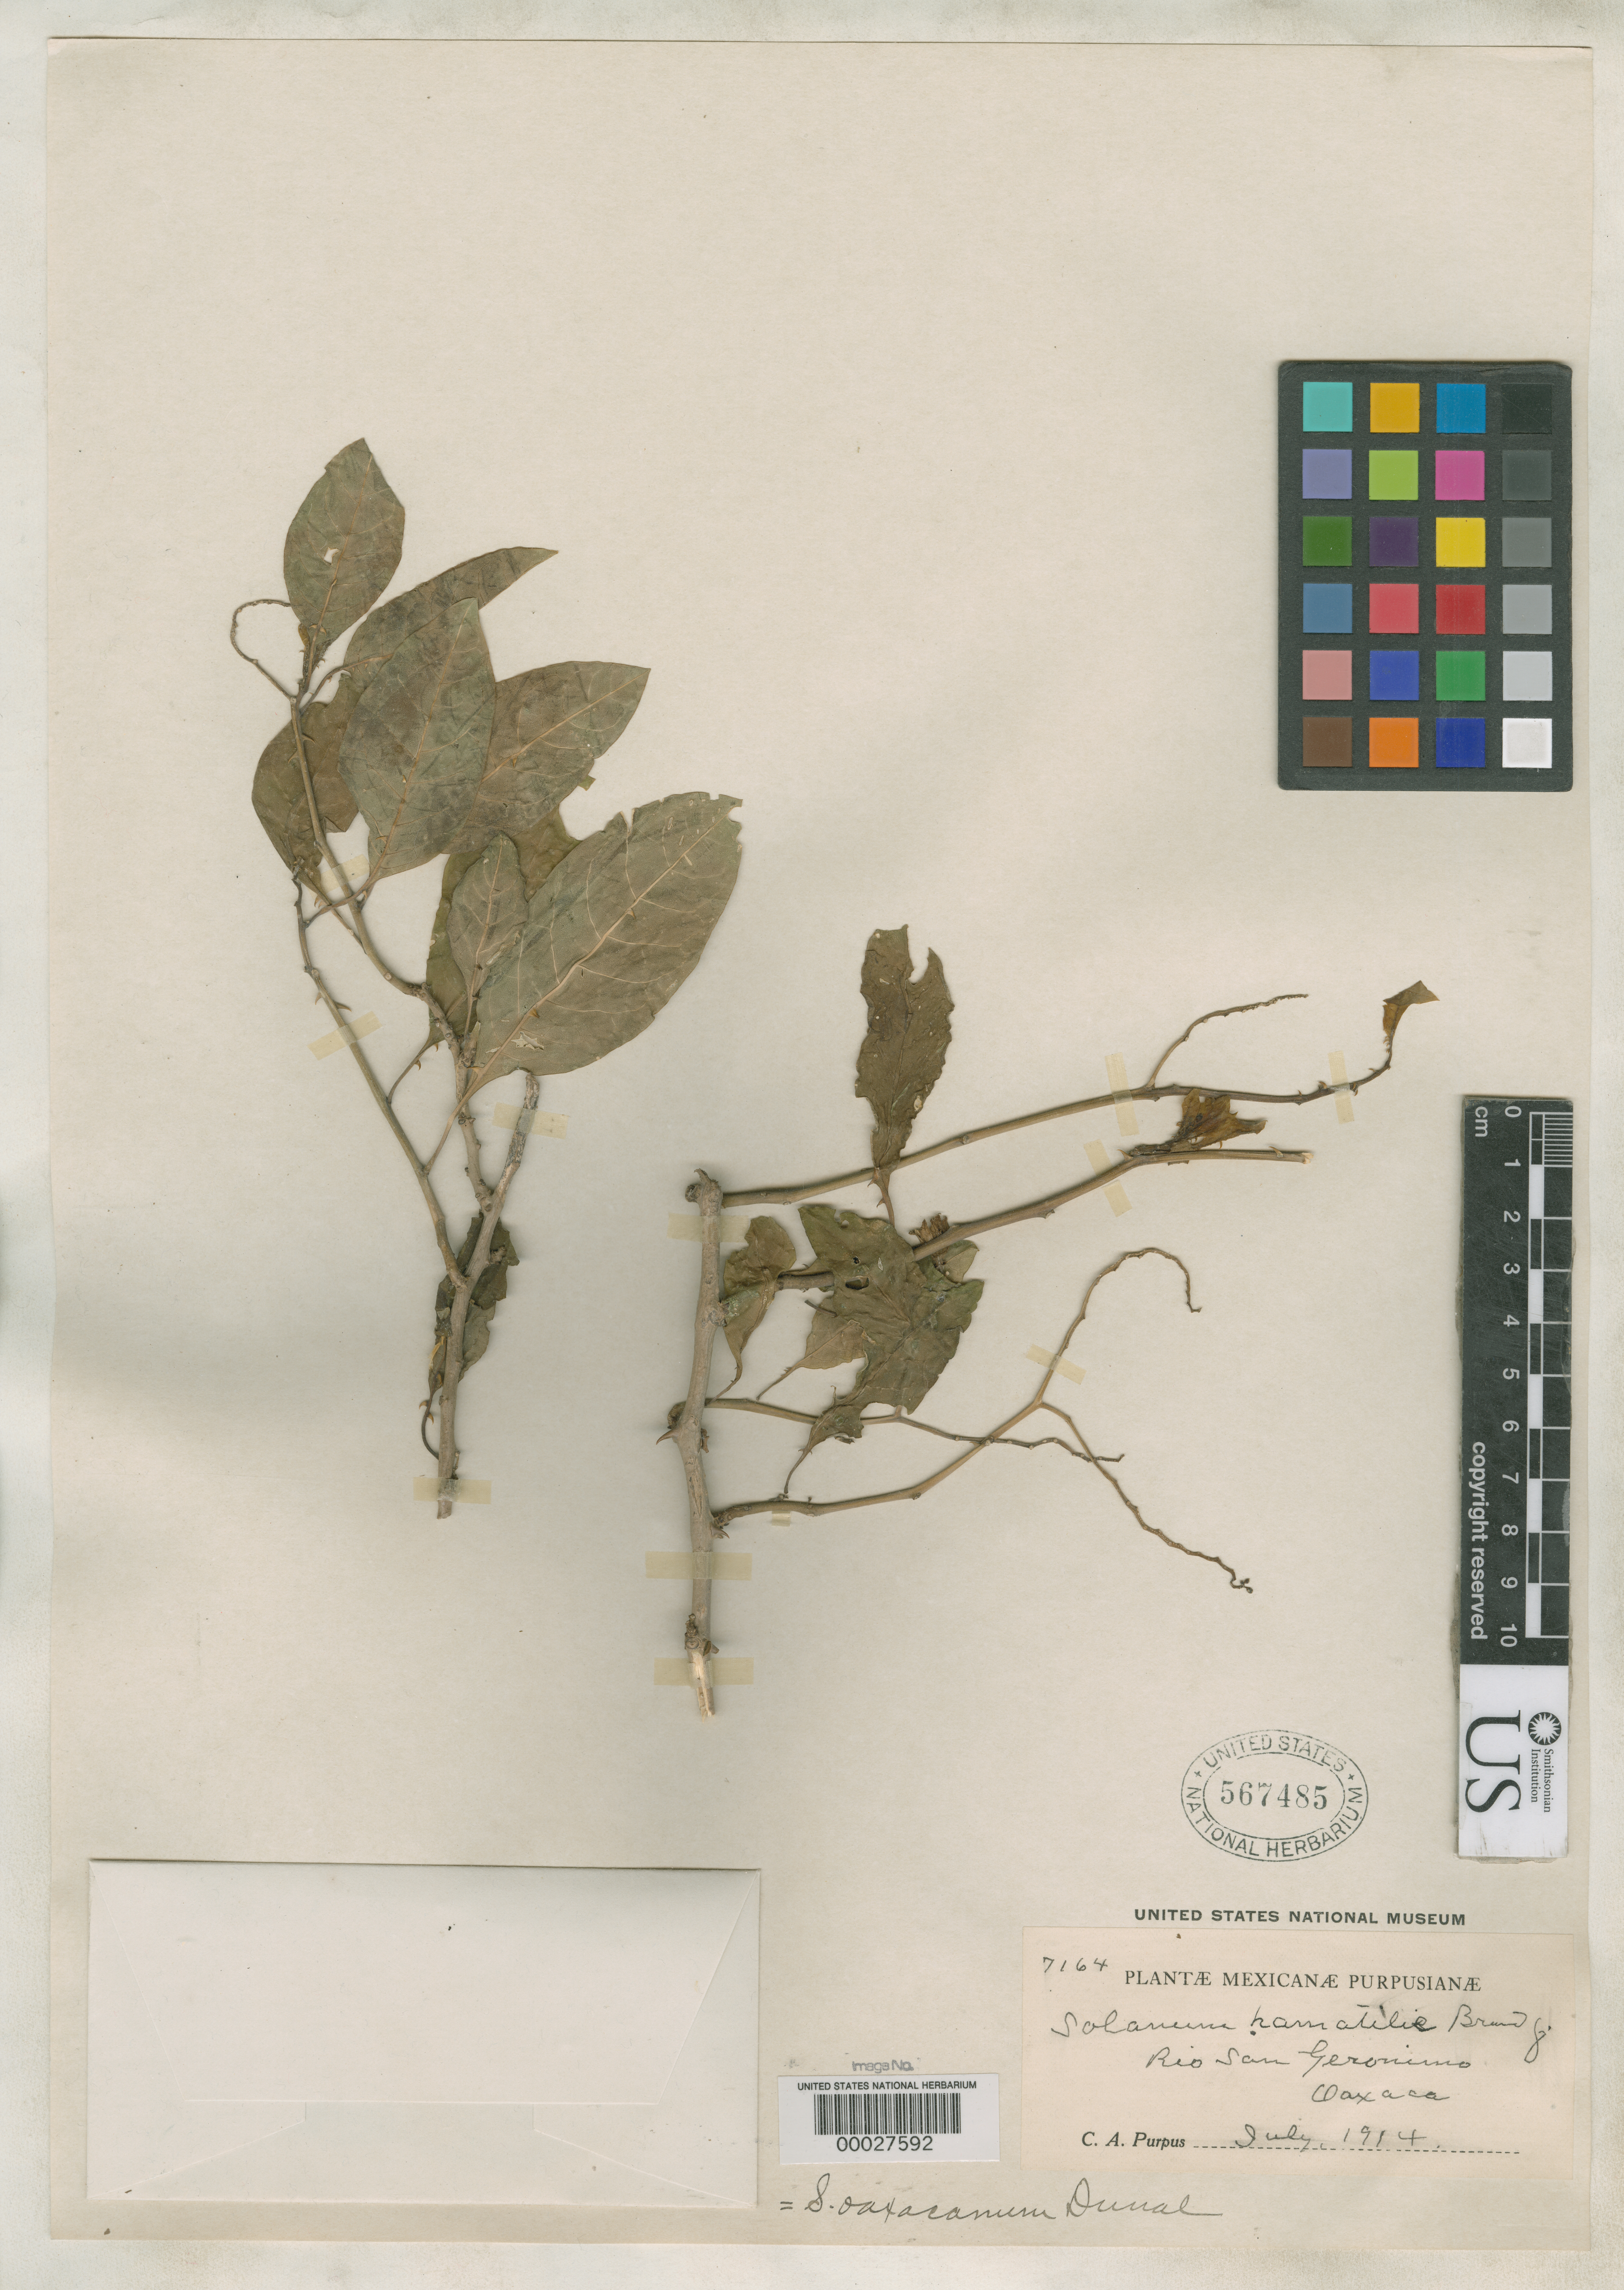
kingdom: Plantae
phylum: Tracheophyta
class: Magnoliopsida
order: Solanales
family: Solanaceae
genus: Solanum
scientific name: Solanum hamatile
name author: Brandegee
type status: Isotype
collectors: C. A. Purpus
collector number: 7164(cited 6164)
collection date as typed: Jul 1914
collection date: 1914-07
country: Mexico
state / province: Oaxaca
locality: Rio San Geronimo.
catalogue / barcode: US 567485